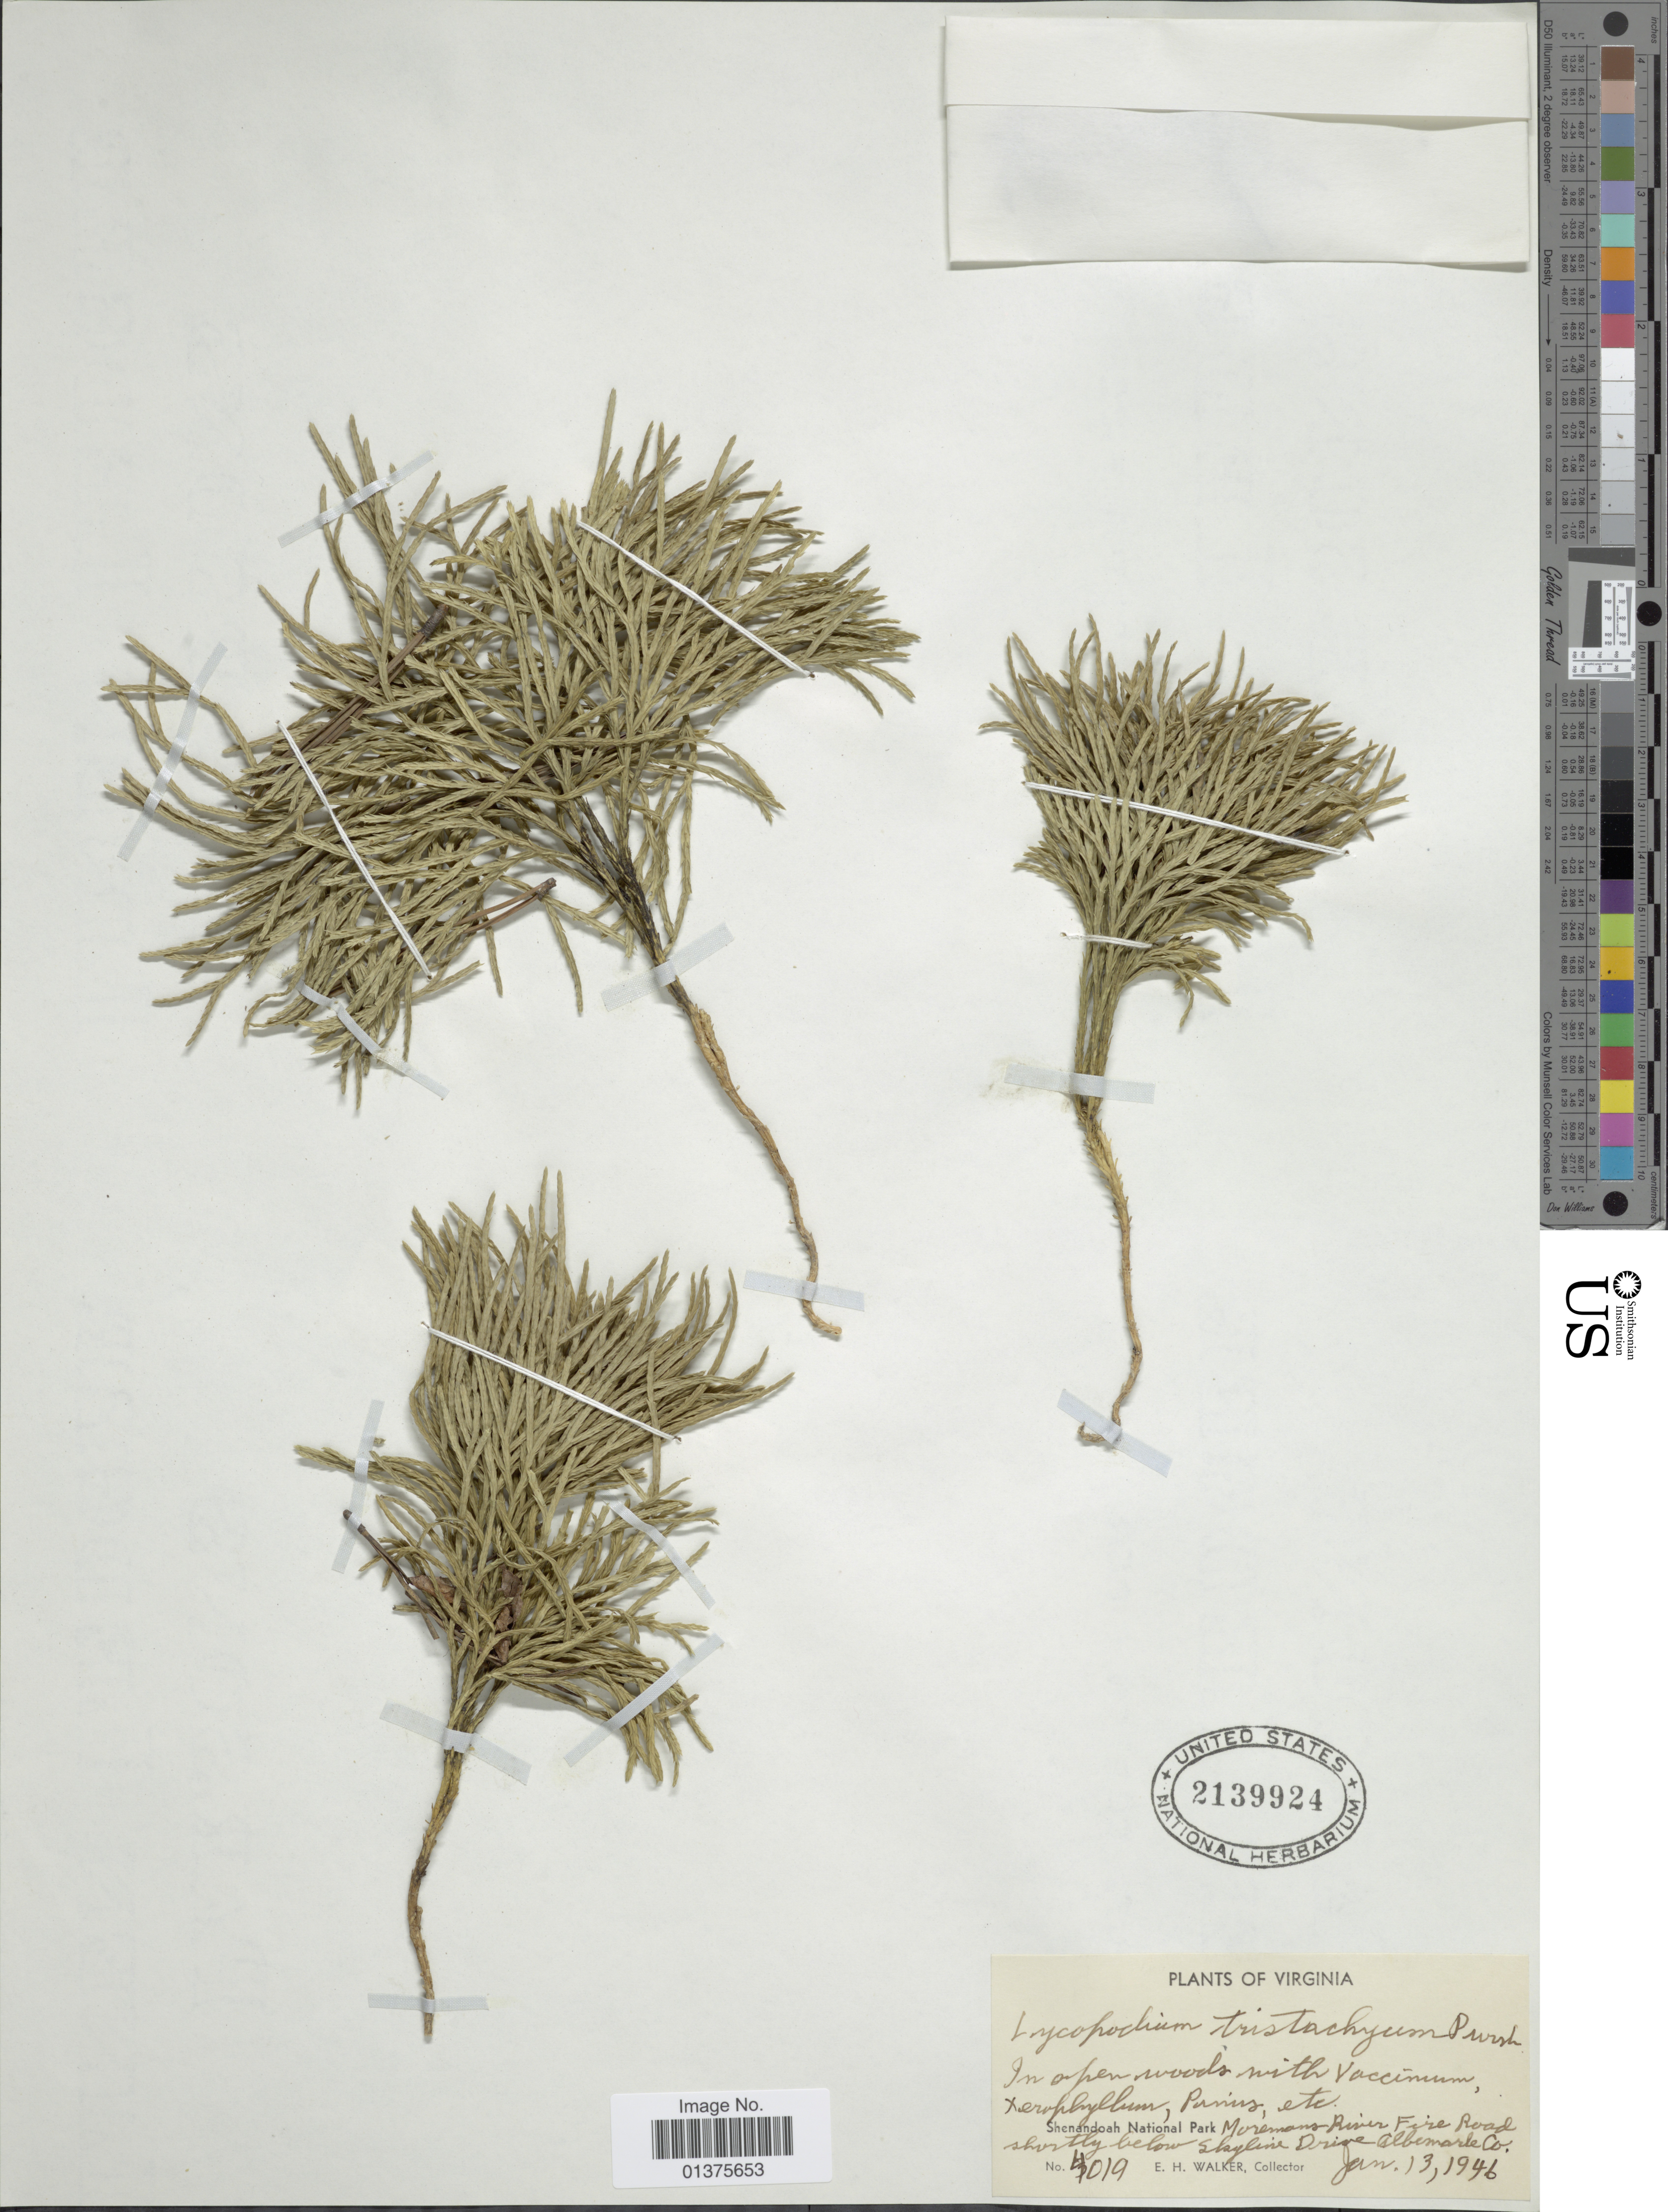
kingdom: Plantae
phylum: Tracheophyta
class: Lycopodiopsida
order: Lycopodiales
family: Lycopodiaceae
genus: Diphasiastrum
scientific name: Diphasiastrum tristachyum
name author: (Pursh) Holub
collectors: E. H. Walker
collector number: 4019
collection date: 1946-01-13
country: United States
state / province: Virginia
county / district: Albemarle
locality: Shenandoah National Park Moremans River Fire Road shortly below Skyline Drive Albemarle Co.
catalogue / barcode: US 2139924